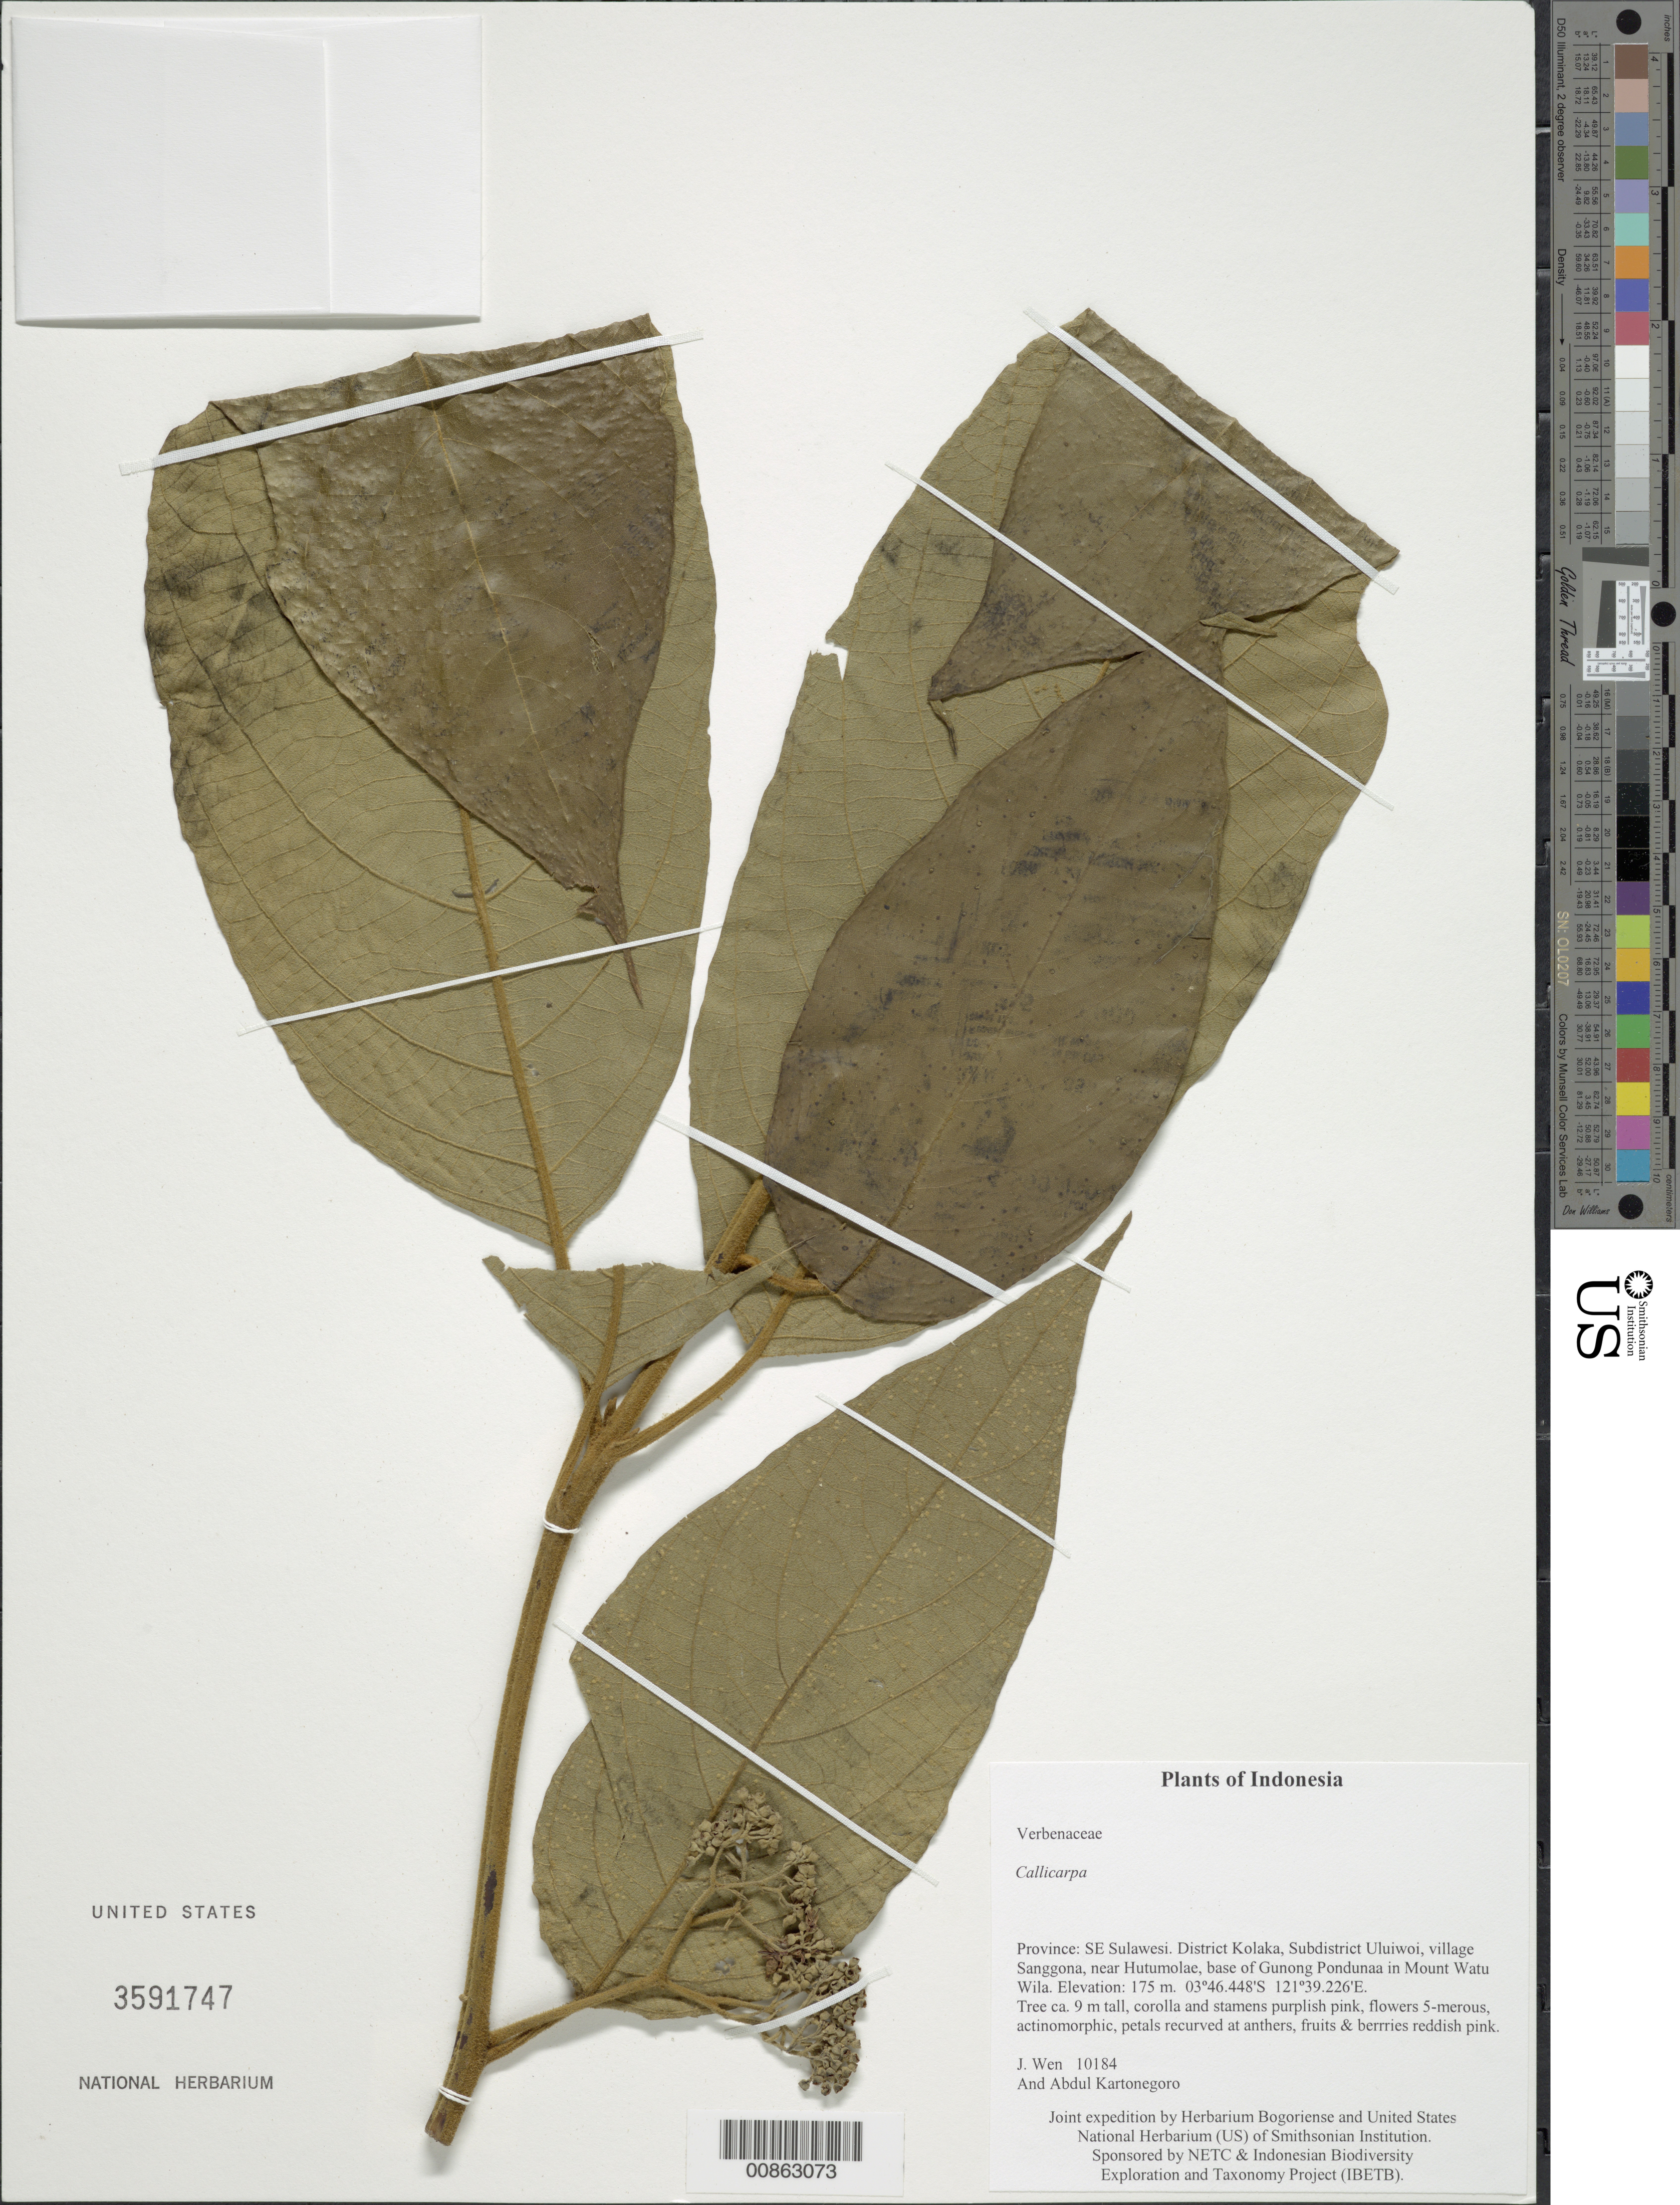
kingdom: Plantae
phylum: Tracheophyta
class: Magnoliopsida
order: Lamiales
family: Lamiaceae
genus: Callicarpa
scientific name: Callicarpa sp.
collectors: J. Wen & A. Kartonegoro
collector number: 10184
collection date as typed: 12 May 2008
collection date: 2008-05-12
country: Indonesia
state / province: Sulawesi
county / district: Sulawesi Tenggara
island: Sulawesi [Celebes]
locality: District Kolaka, Subdistrict Uluiwoi, village Sanggona, near Hutumolae, base of Gunong Pondunaa in Mount Watu Wila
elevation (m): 175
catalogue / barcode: US 3591747